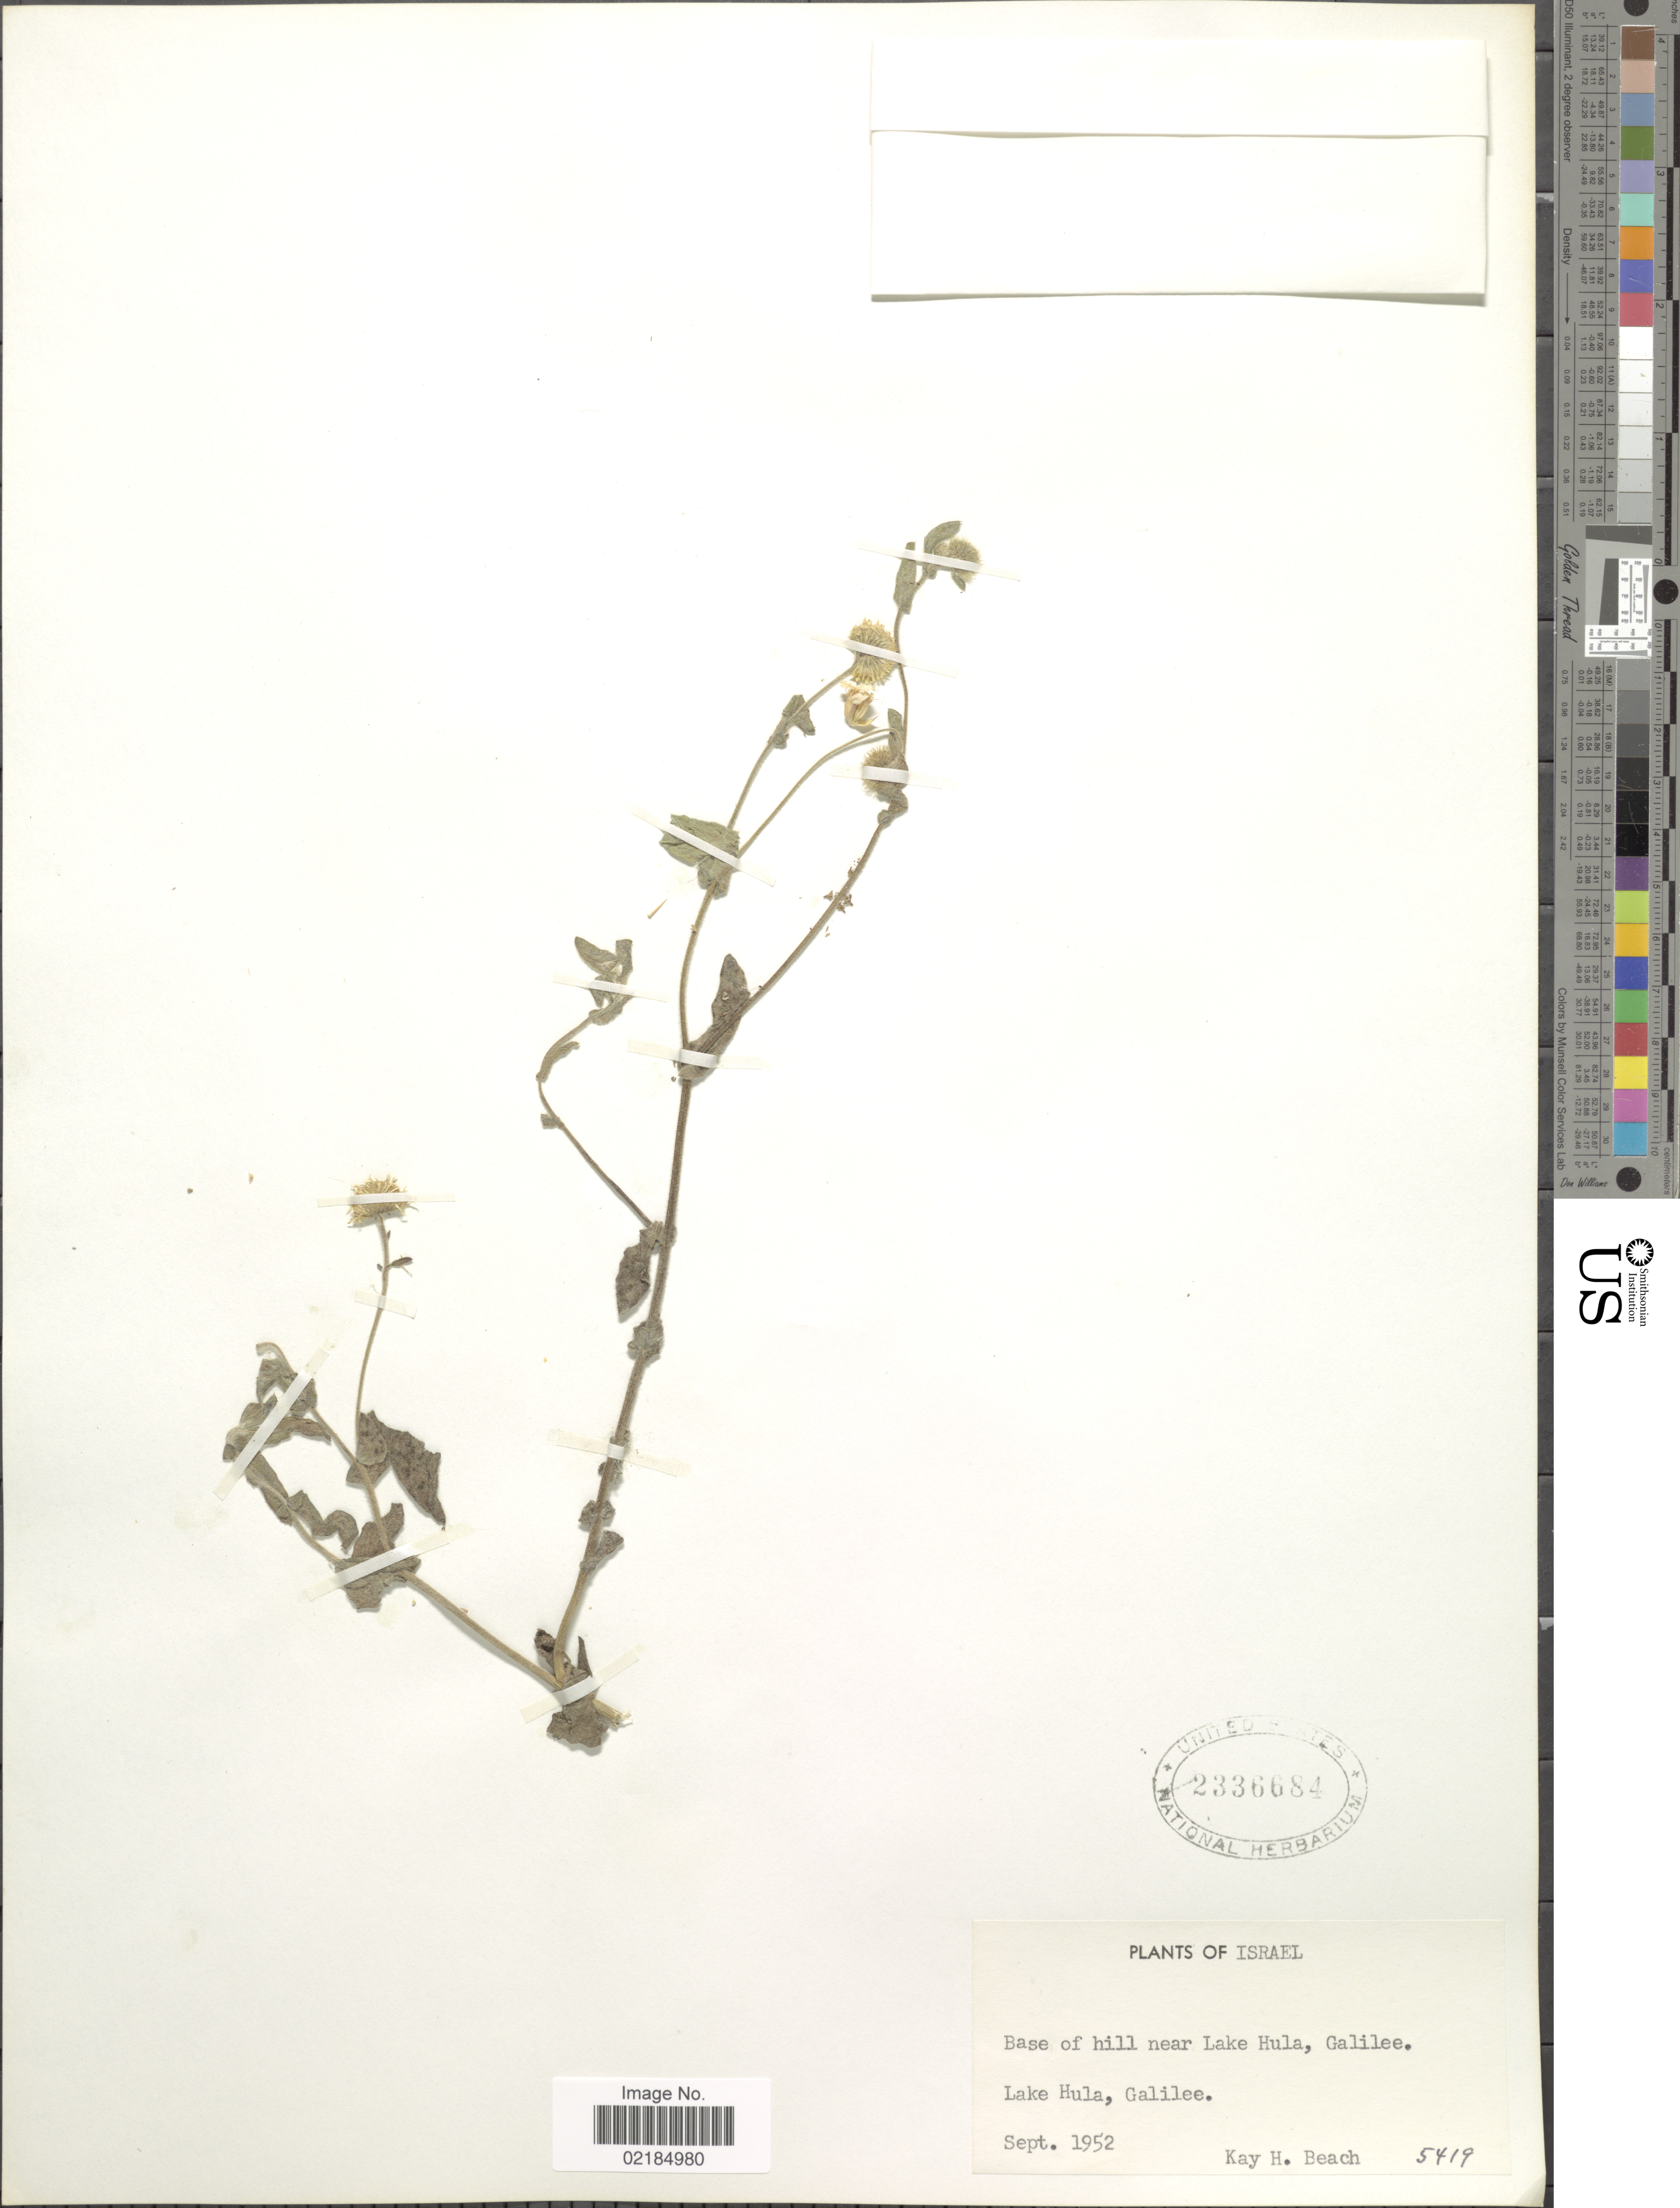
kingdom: Plantae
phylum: Tracheophyta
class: Magnoliopsida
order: Asterales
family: Asteraceae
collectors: K. H. Beach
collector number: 5419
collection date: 1952-09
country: Israel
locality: Base of hill near Lake Hula, Galilee. Lake Hula, Galilee.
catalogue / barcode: US 2336684